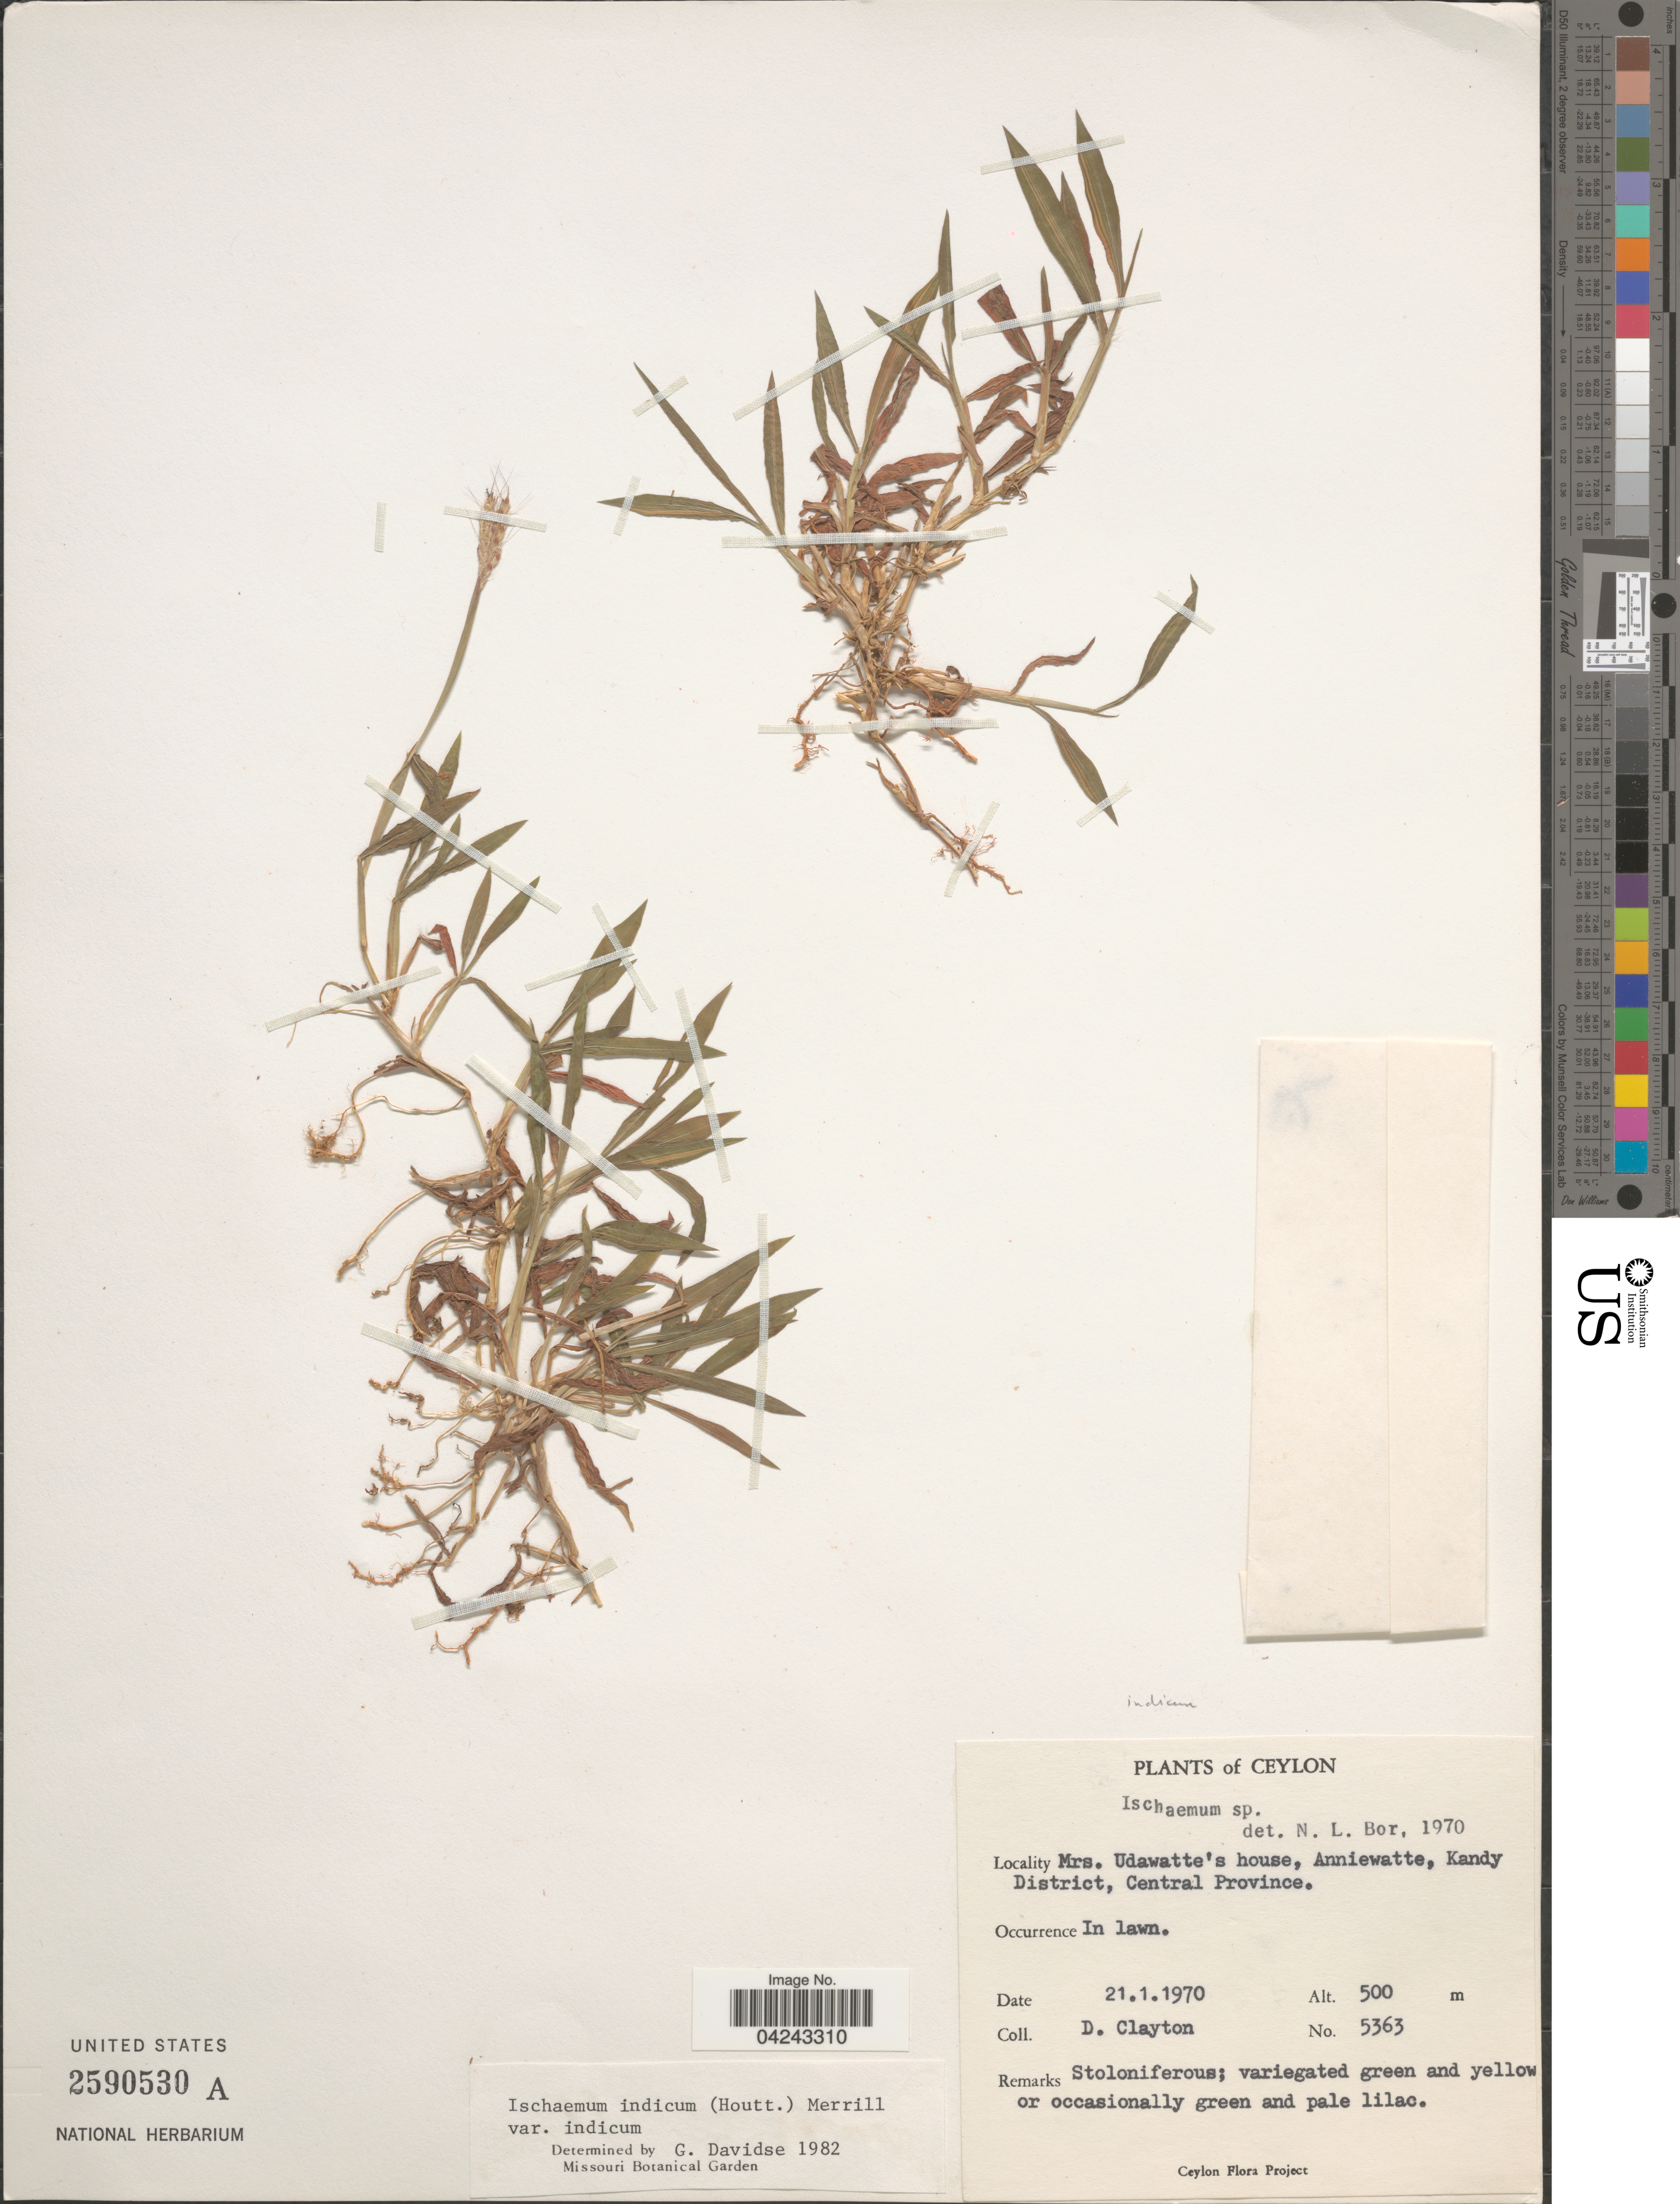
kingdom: Plantae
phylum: Tracheophyta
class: Liliopsida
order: Poales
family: Poaceae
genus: Ischaemum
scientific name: Ischaemum ciliare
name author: Retz.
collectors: D. Clayton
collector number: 5363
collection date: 1970-01-21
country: Sri Lanka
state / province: Central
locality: Ceylon. Mrs. Udawatte's house, Anniewatte, Kandy District.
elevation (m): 500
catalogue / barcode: US 2590530A